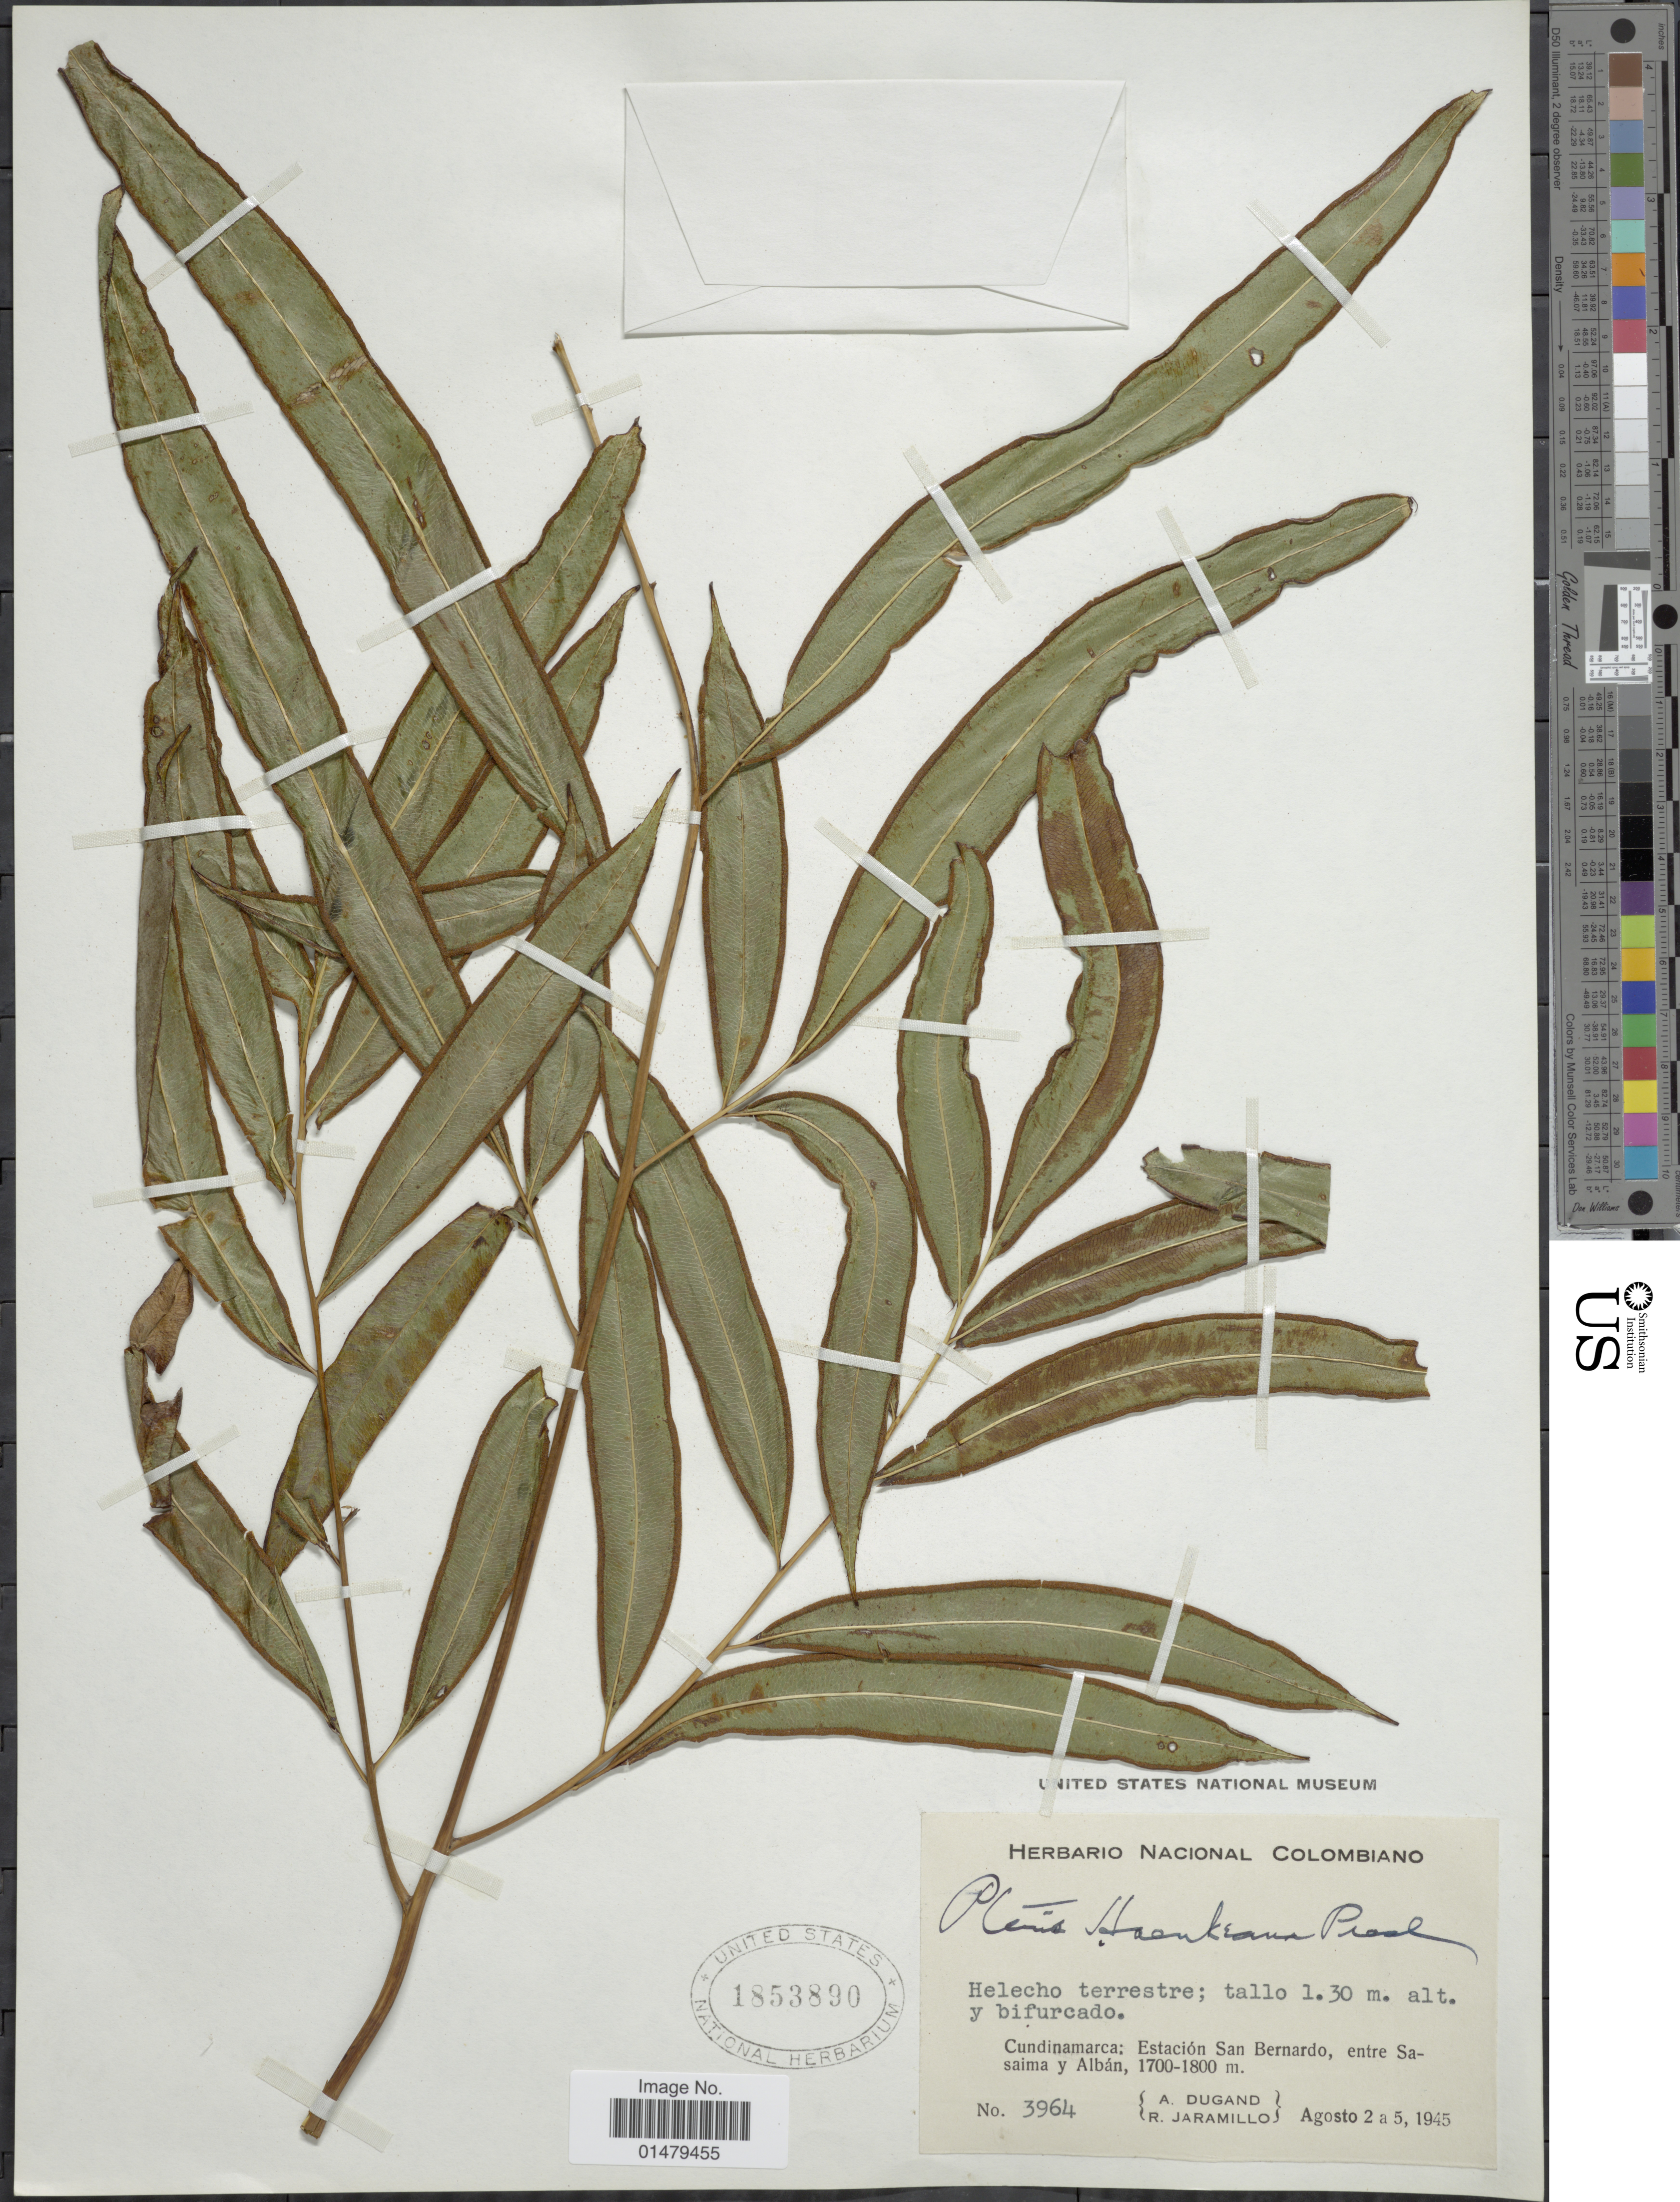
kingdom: Plantae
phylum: Tracheophyta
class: Polypodiopsida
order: Polypodiales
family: Pteridaceae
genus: Pteris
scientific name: Pteris haenkeana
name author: C. Presl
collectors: A. Dugand & R. Jaramillo M.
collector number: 3964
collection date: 1945-08-02/1945-08-05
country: Colombia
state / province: Cundinamarca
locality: Estacion San Bernardo, entre Sasaima y Alban.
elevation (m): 1700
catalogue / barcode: US 1853890